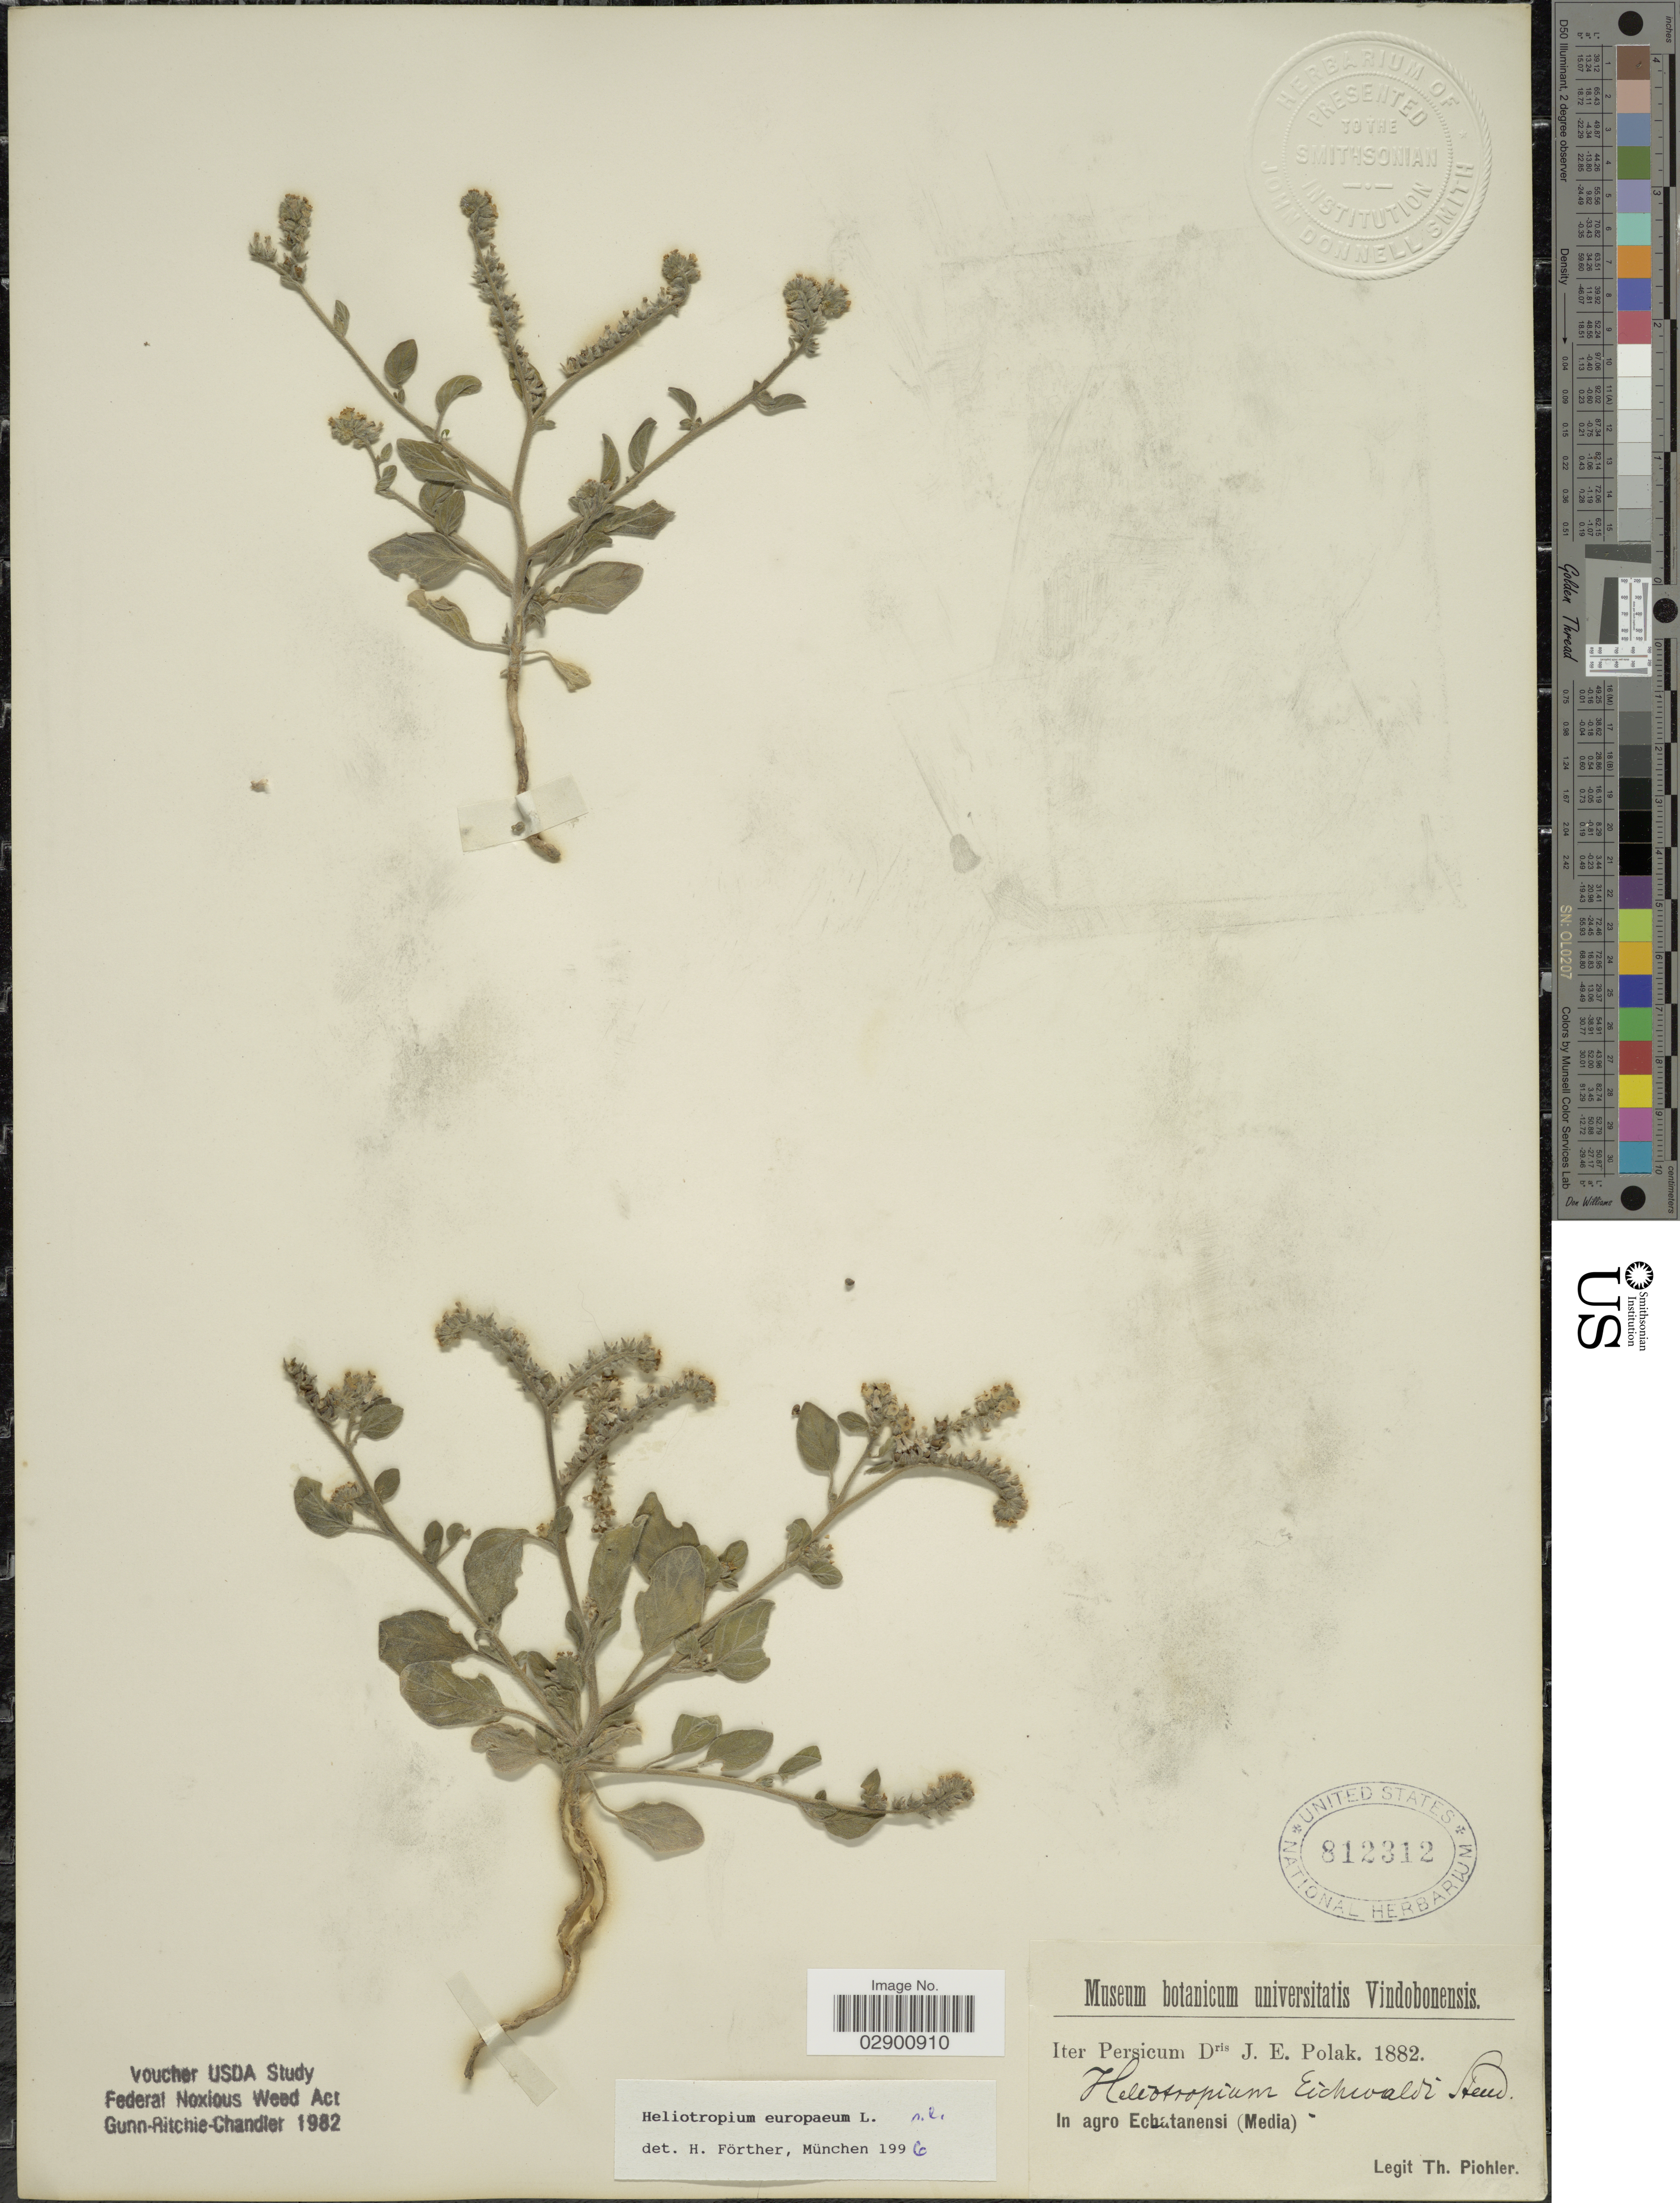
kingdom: Plantae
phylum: Tracheophyta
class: Magnoliopsida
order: Boraginales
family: Heliotropiaceae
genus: Heliotropium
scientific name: Heliotropium europaeum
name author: L.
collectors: T. Pichler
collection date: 1882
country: Iran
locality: Iter Persicum. In agro Echatanensi (Media).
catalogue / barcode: US 812312